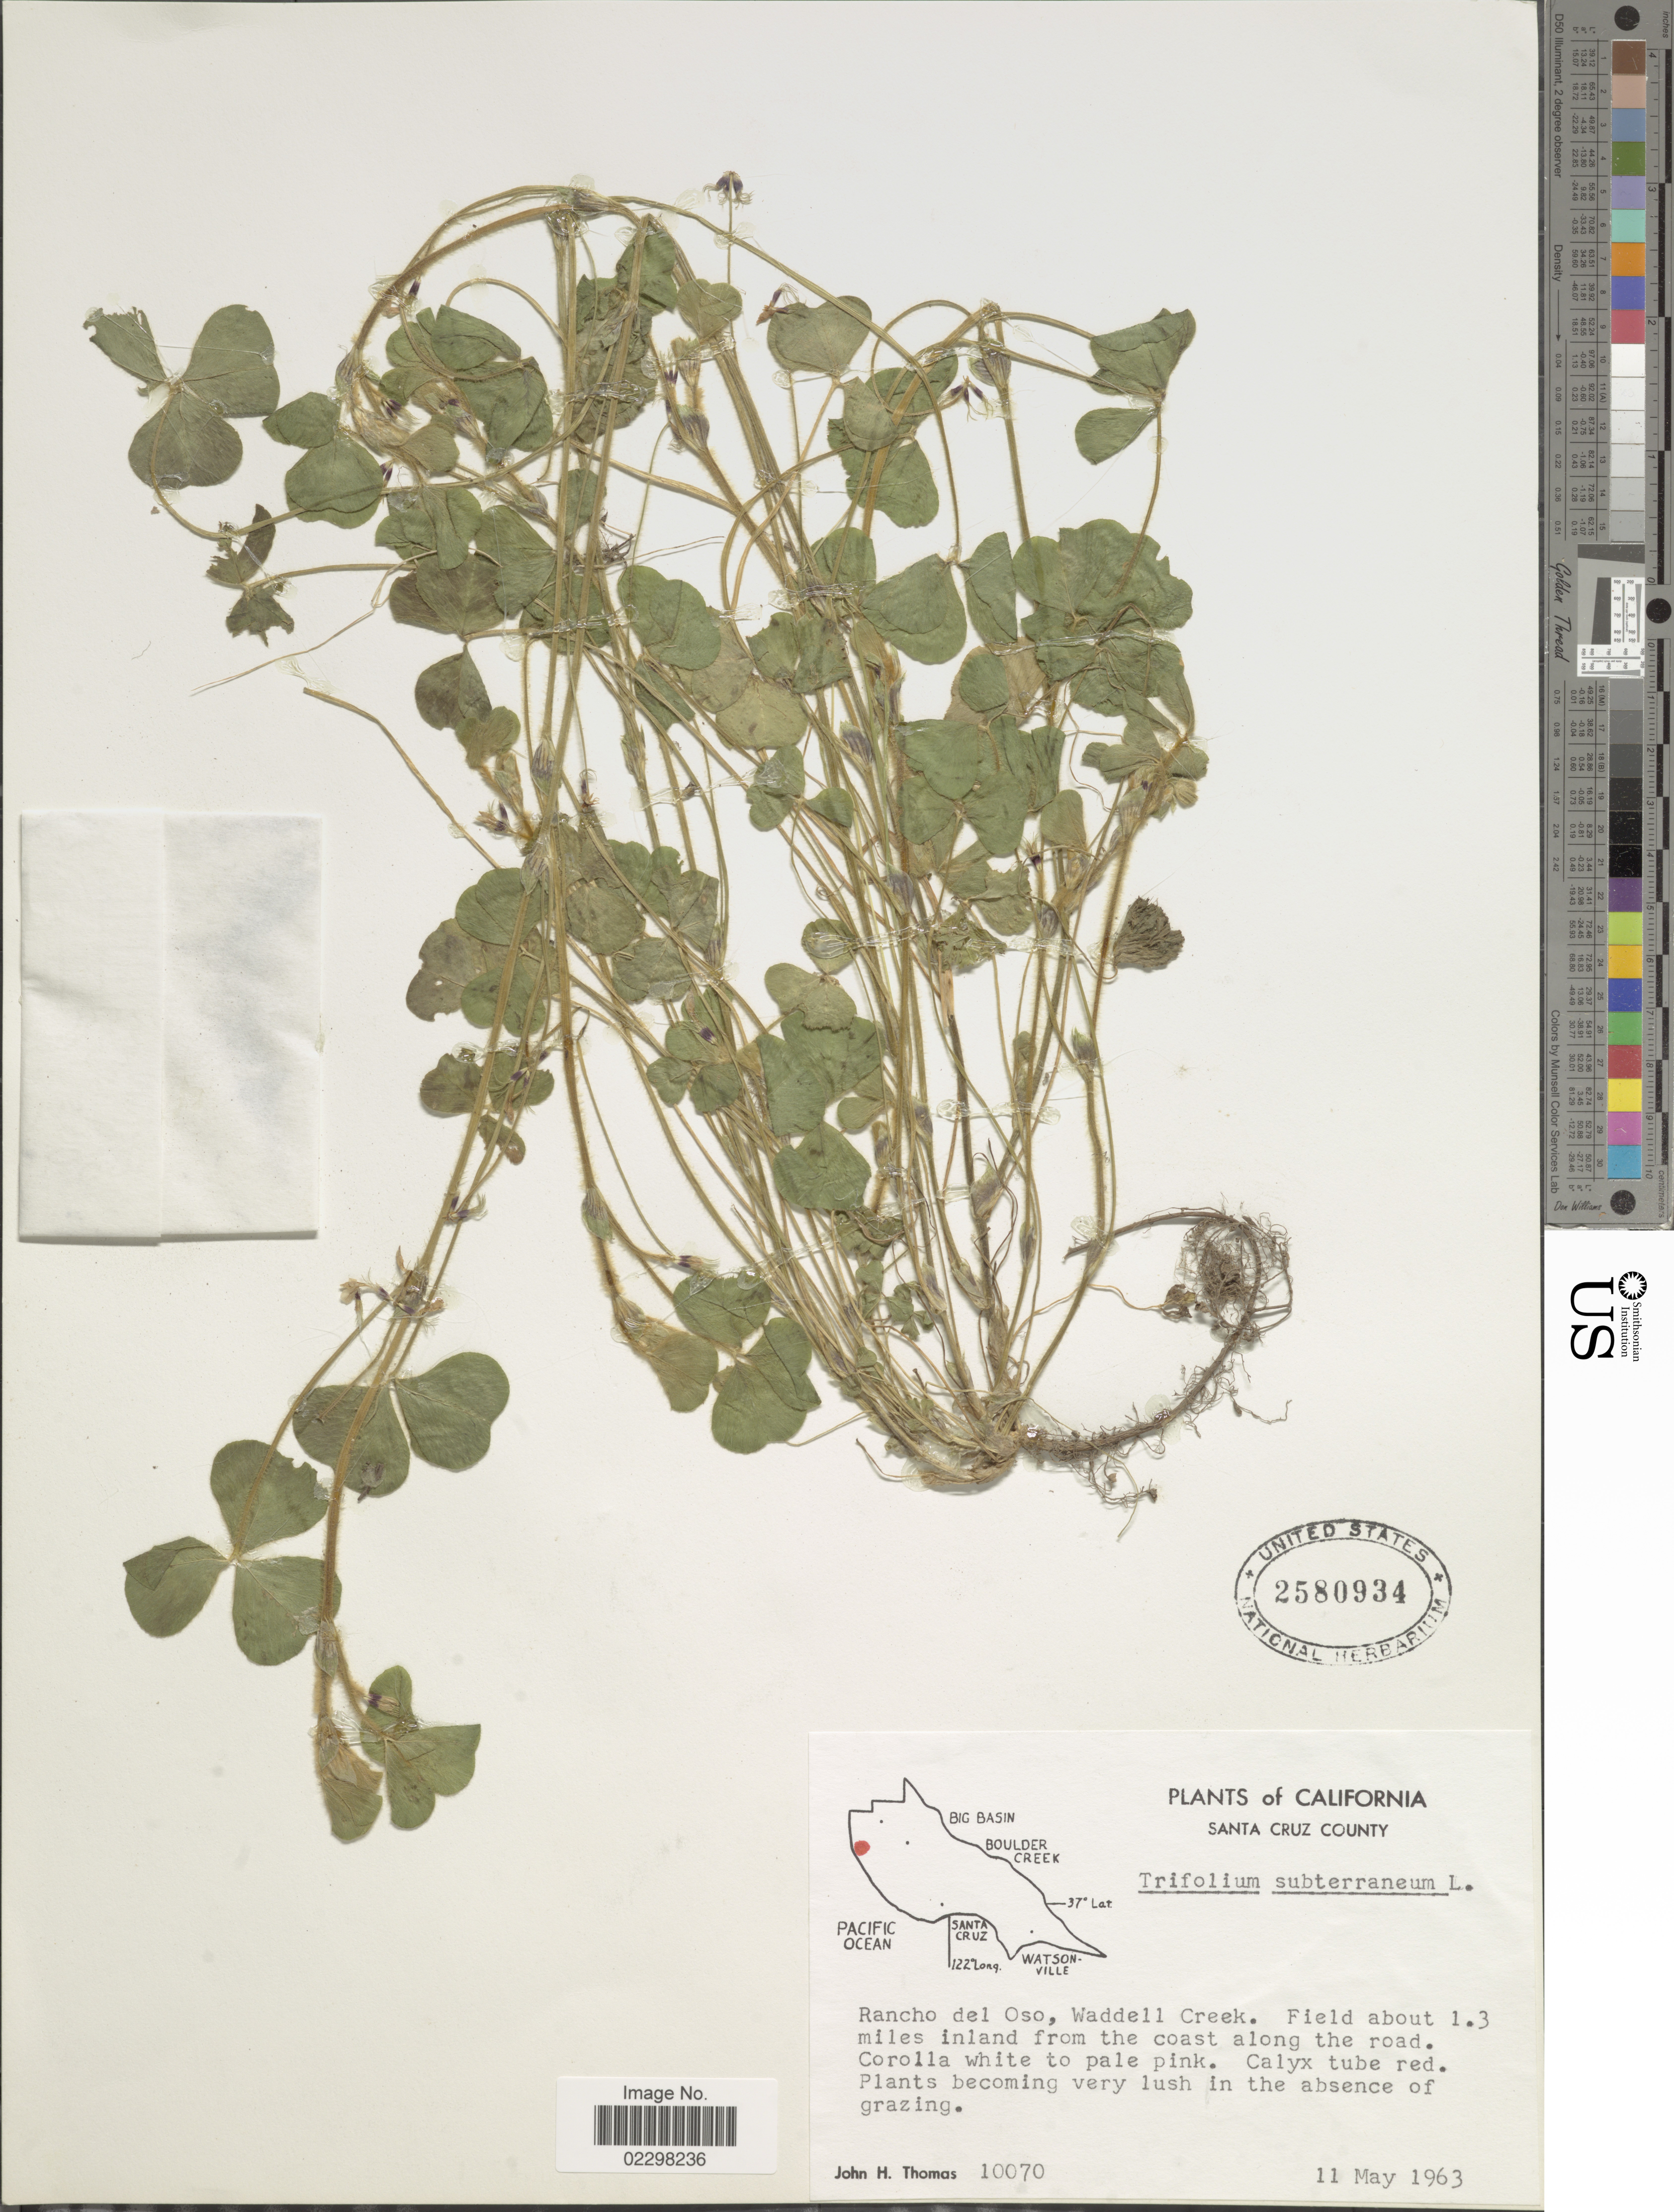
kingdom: Plantae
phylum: Tracheophyta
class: Magnoliopsida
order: Fabales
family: Fabaceae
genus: Trifolium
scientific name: Trifolium subterraneum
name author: L.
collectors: J. H. Thomas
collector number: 10070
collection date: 1963-05-11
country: United States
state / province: California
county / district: Santa Cruz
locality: Santa Cruz County, Rancho del Oso, Waddell Creek. Field about 1.3 miles inland from the coast along the road.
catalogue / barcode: US 2580934